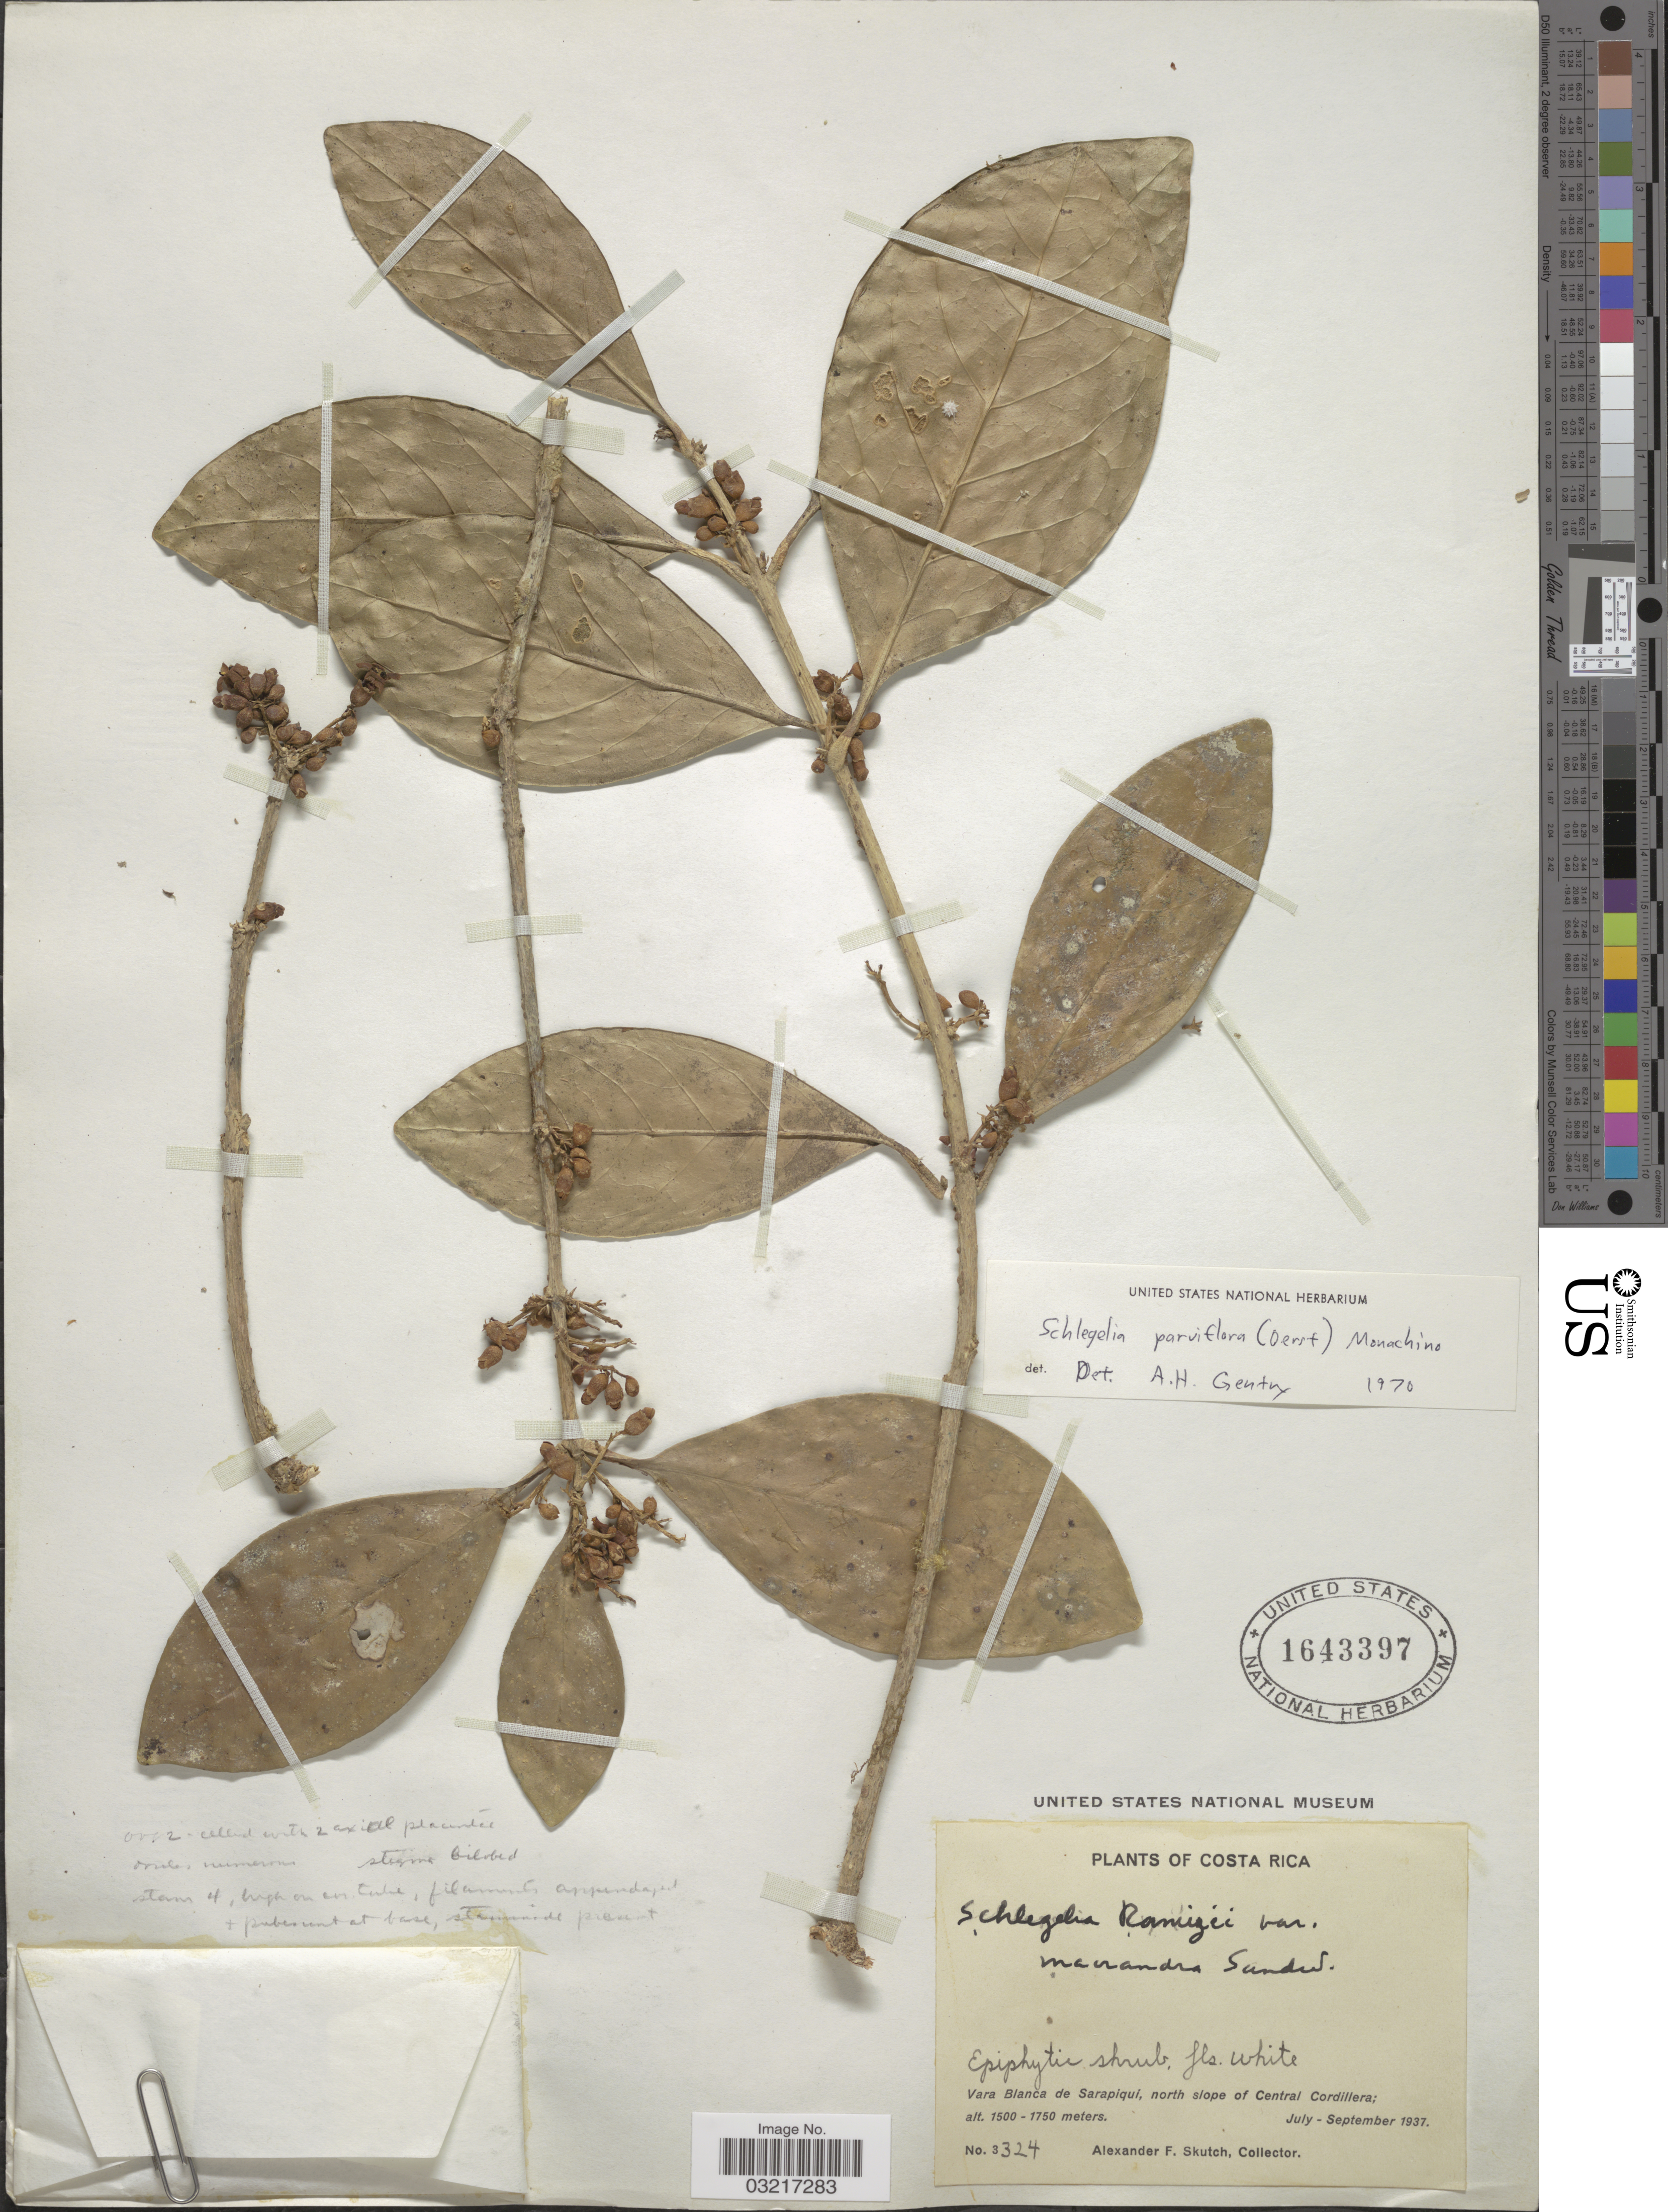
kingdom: Plantae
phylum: Tracheophyta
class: Magnoliopsida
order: Lamiales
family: Schlegeliaceae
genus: Schlegelia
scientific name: Schlegelia parviflora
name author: (Oerst.) Monach.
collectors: A. F. Skutch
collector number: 3324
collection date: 1937-07/1937-09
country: Costa Rica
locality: Vara Blanca de Sarapiqui, north slope of Central Cordillera.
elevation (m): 1500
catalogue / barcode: US 1643397